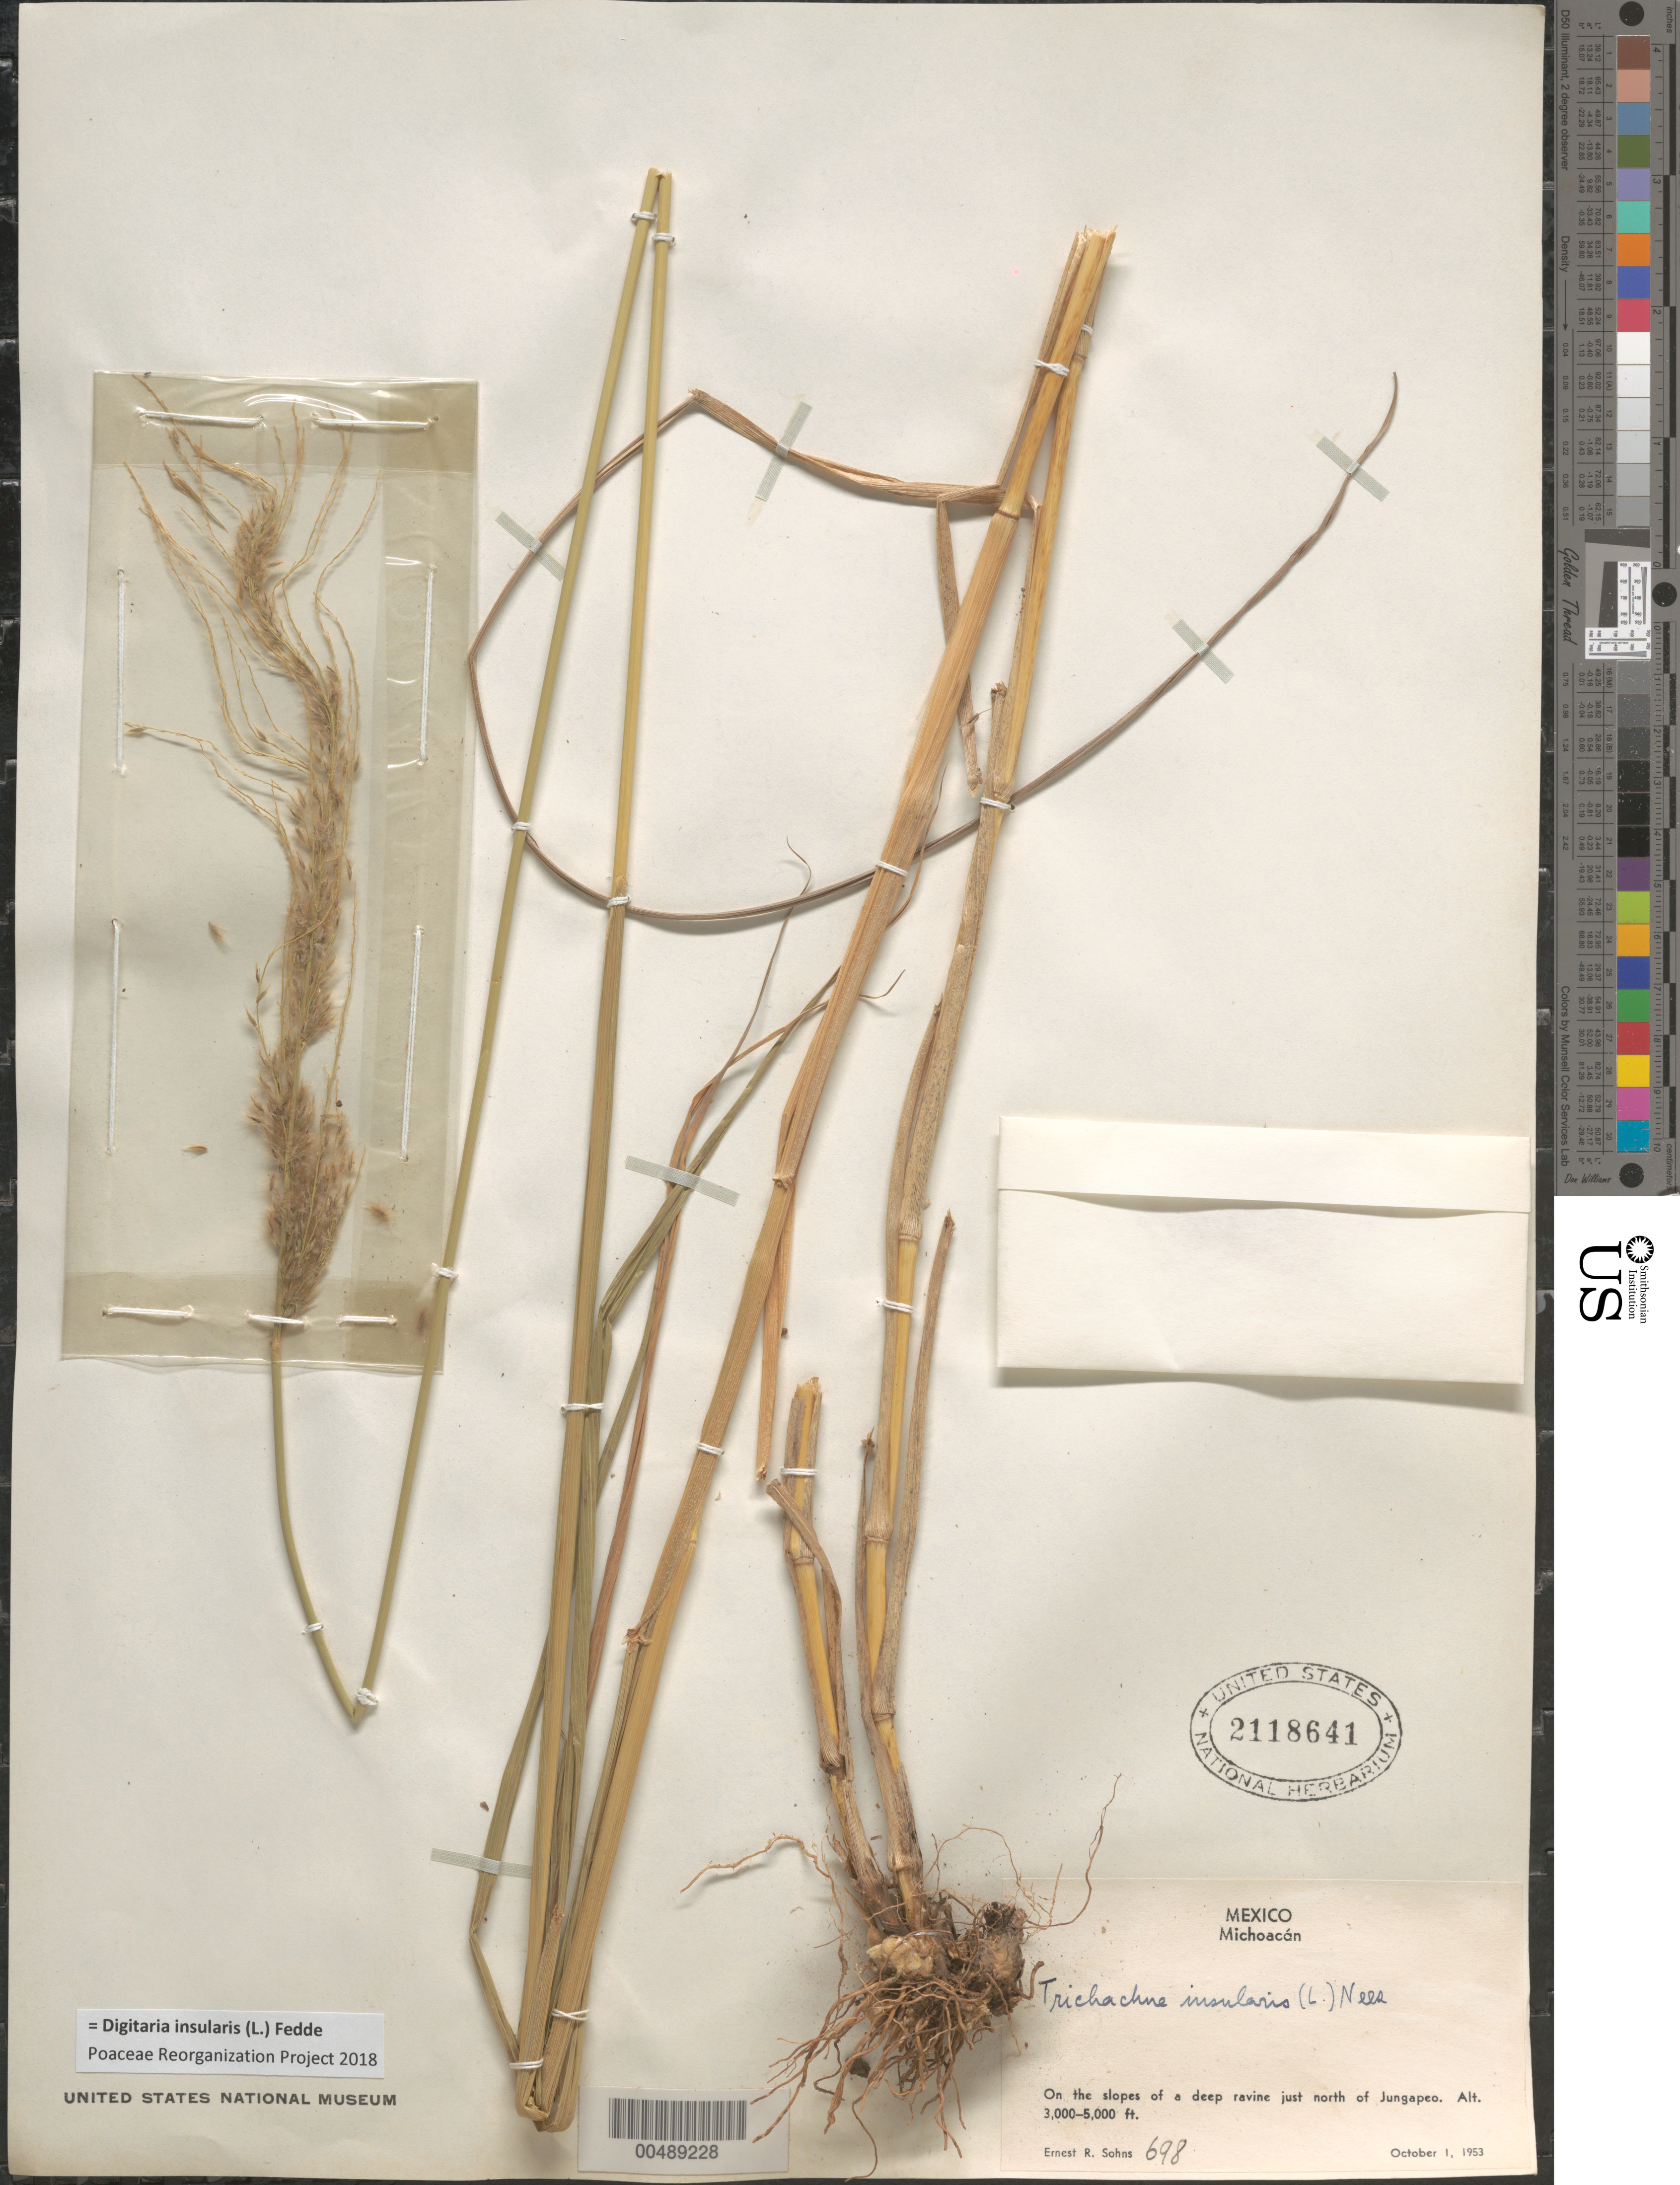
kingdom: Plantae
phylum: Tracheophyta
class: Liliopsida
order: Poales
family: Poaceae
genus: Digitaria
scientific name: Digitaria insularis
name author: (L.) Fedde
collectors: E. R. Sohns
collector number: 698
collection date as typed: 1 Oct 1953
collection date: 1953-10-01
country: Mexico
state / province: Michoacán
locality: Just N of Jungapeo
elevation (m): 914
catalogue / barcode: US 2118641